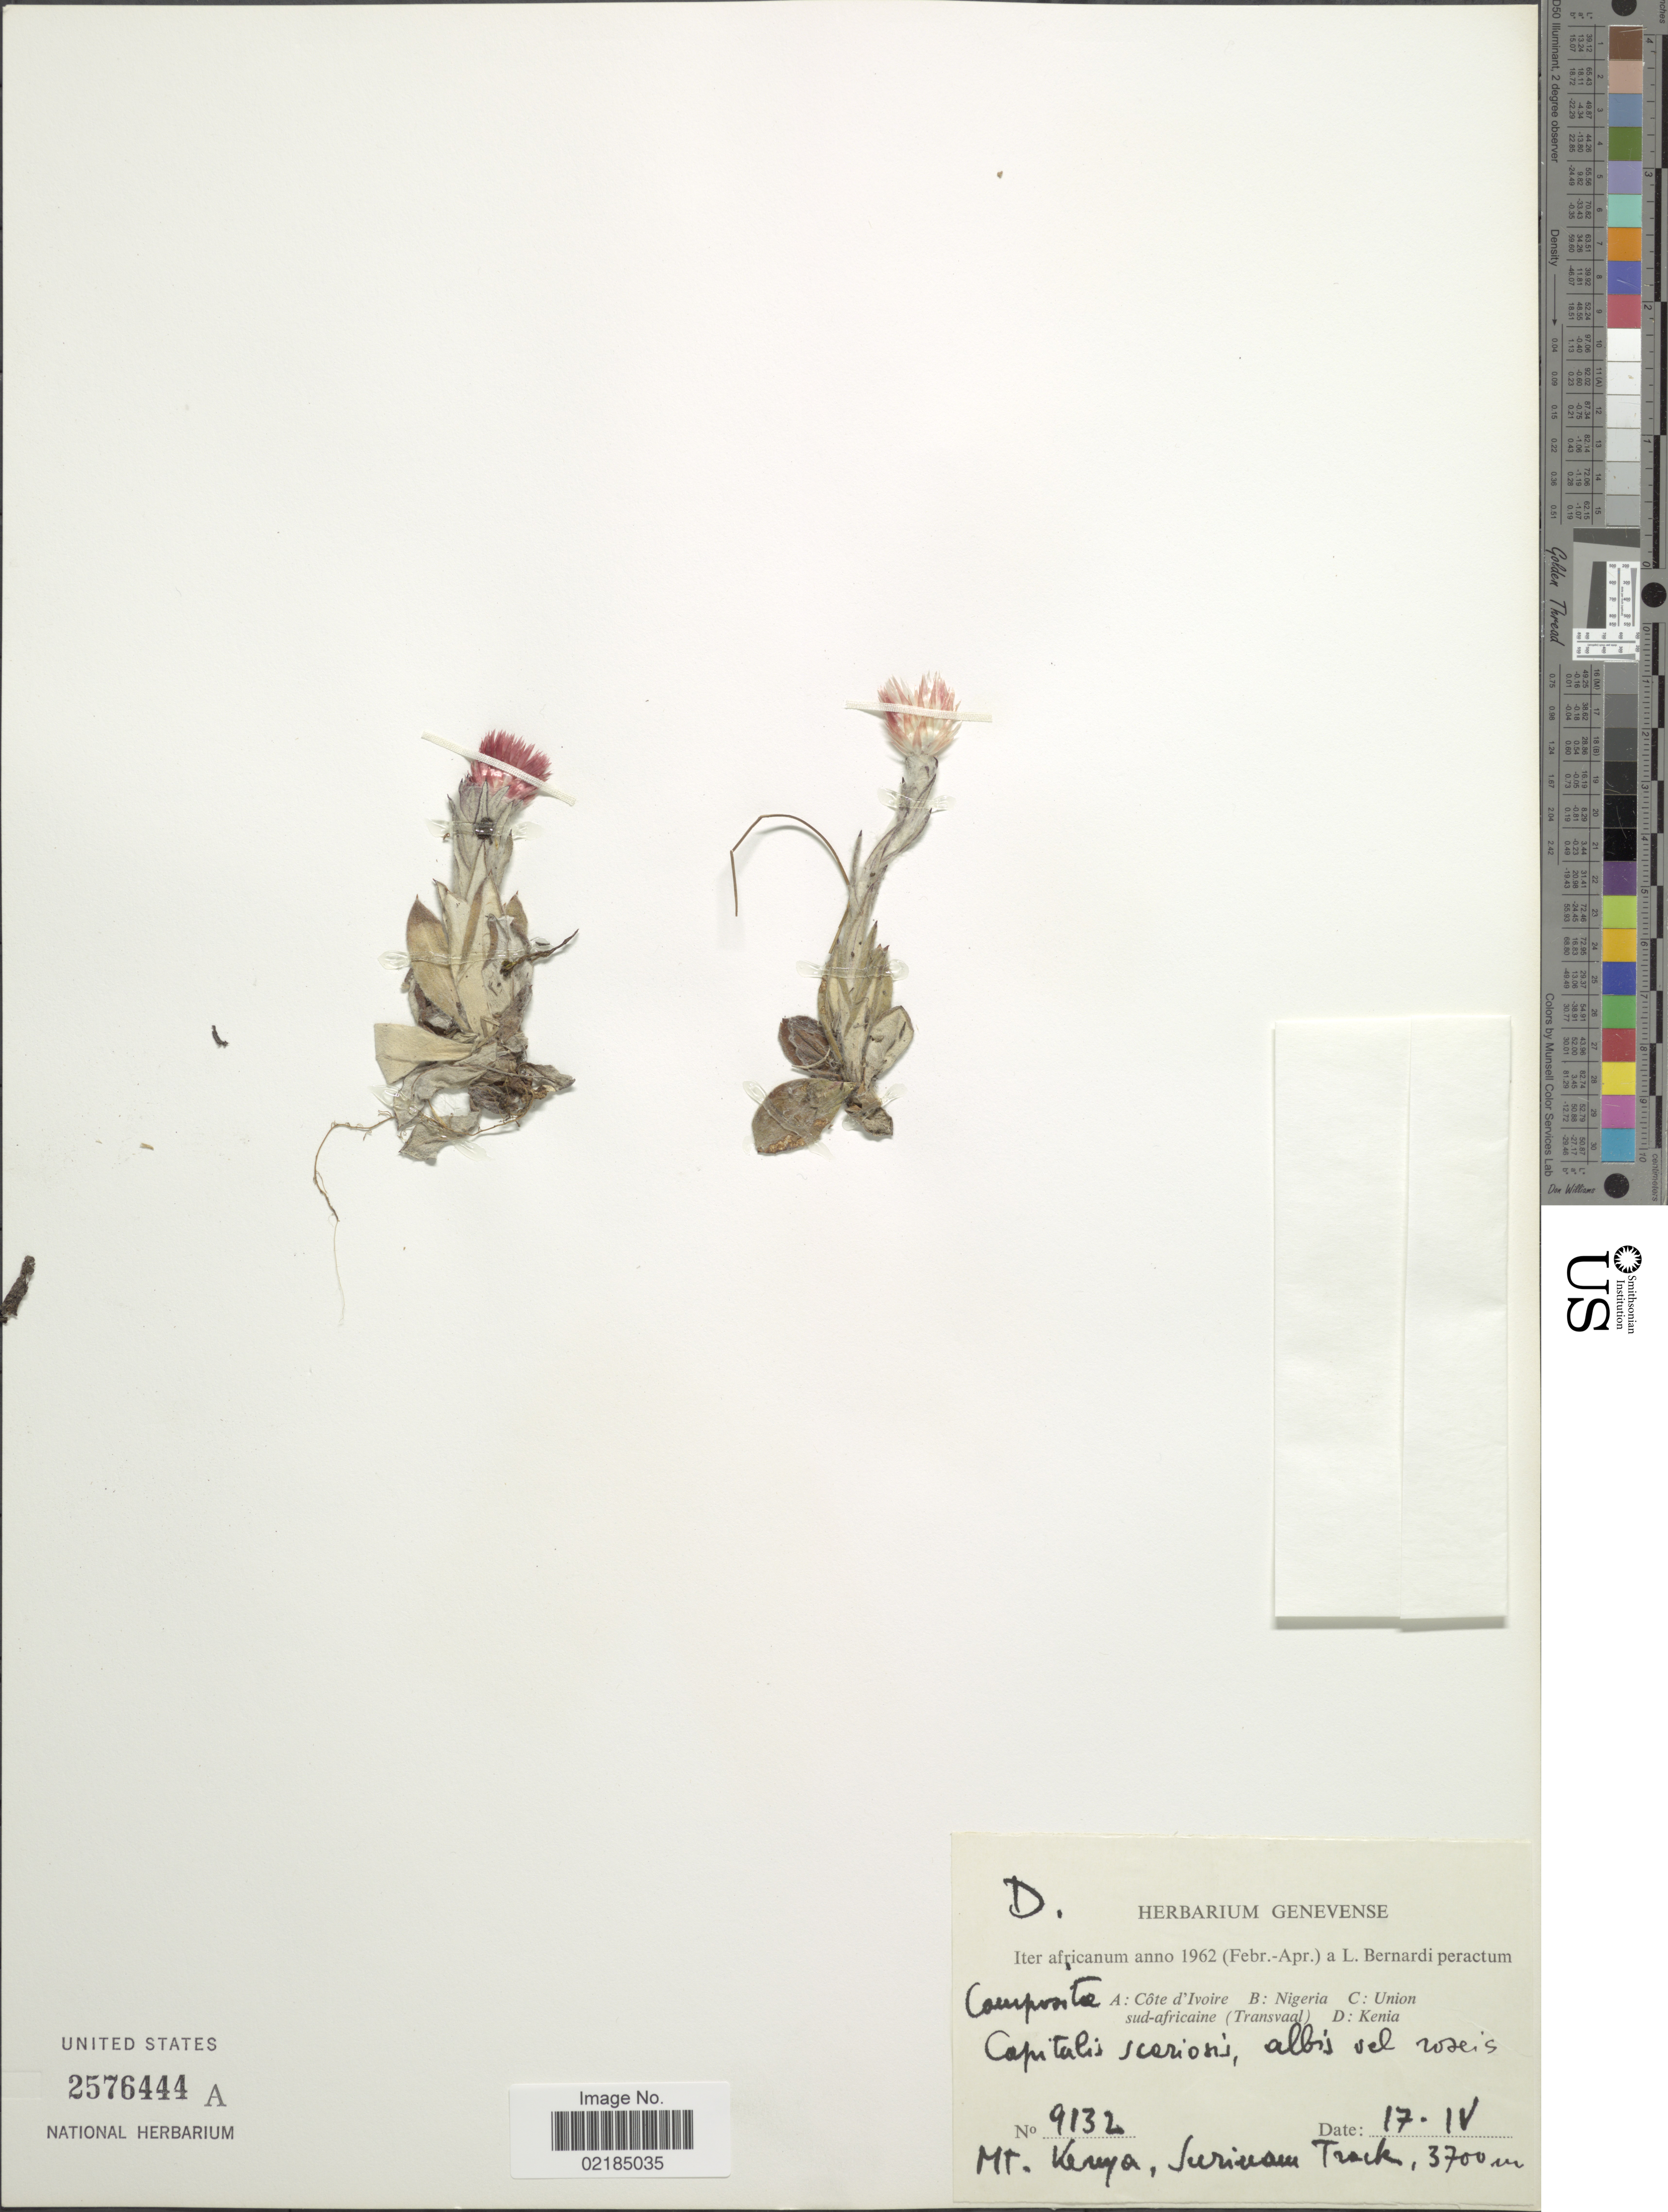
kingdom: Plantae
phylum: Tracheophyta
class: Magnoliopsida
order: Asterales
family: Asteraceae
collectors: L. Bernardi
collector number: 9132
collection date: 1962-04-17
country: Kenya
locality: Mt. Kenya, Surinam Track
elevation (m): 3700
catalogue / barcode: US 2576444A